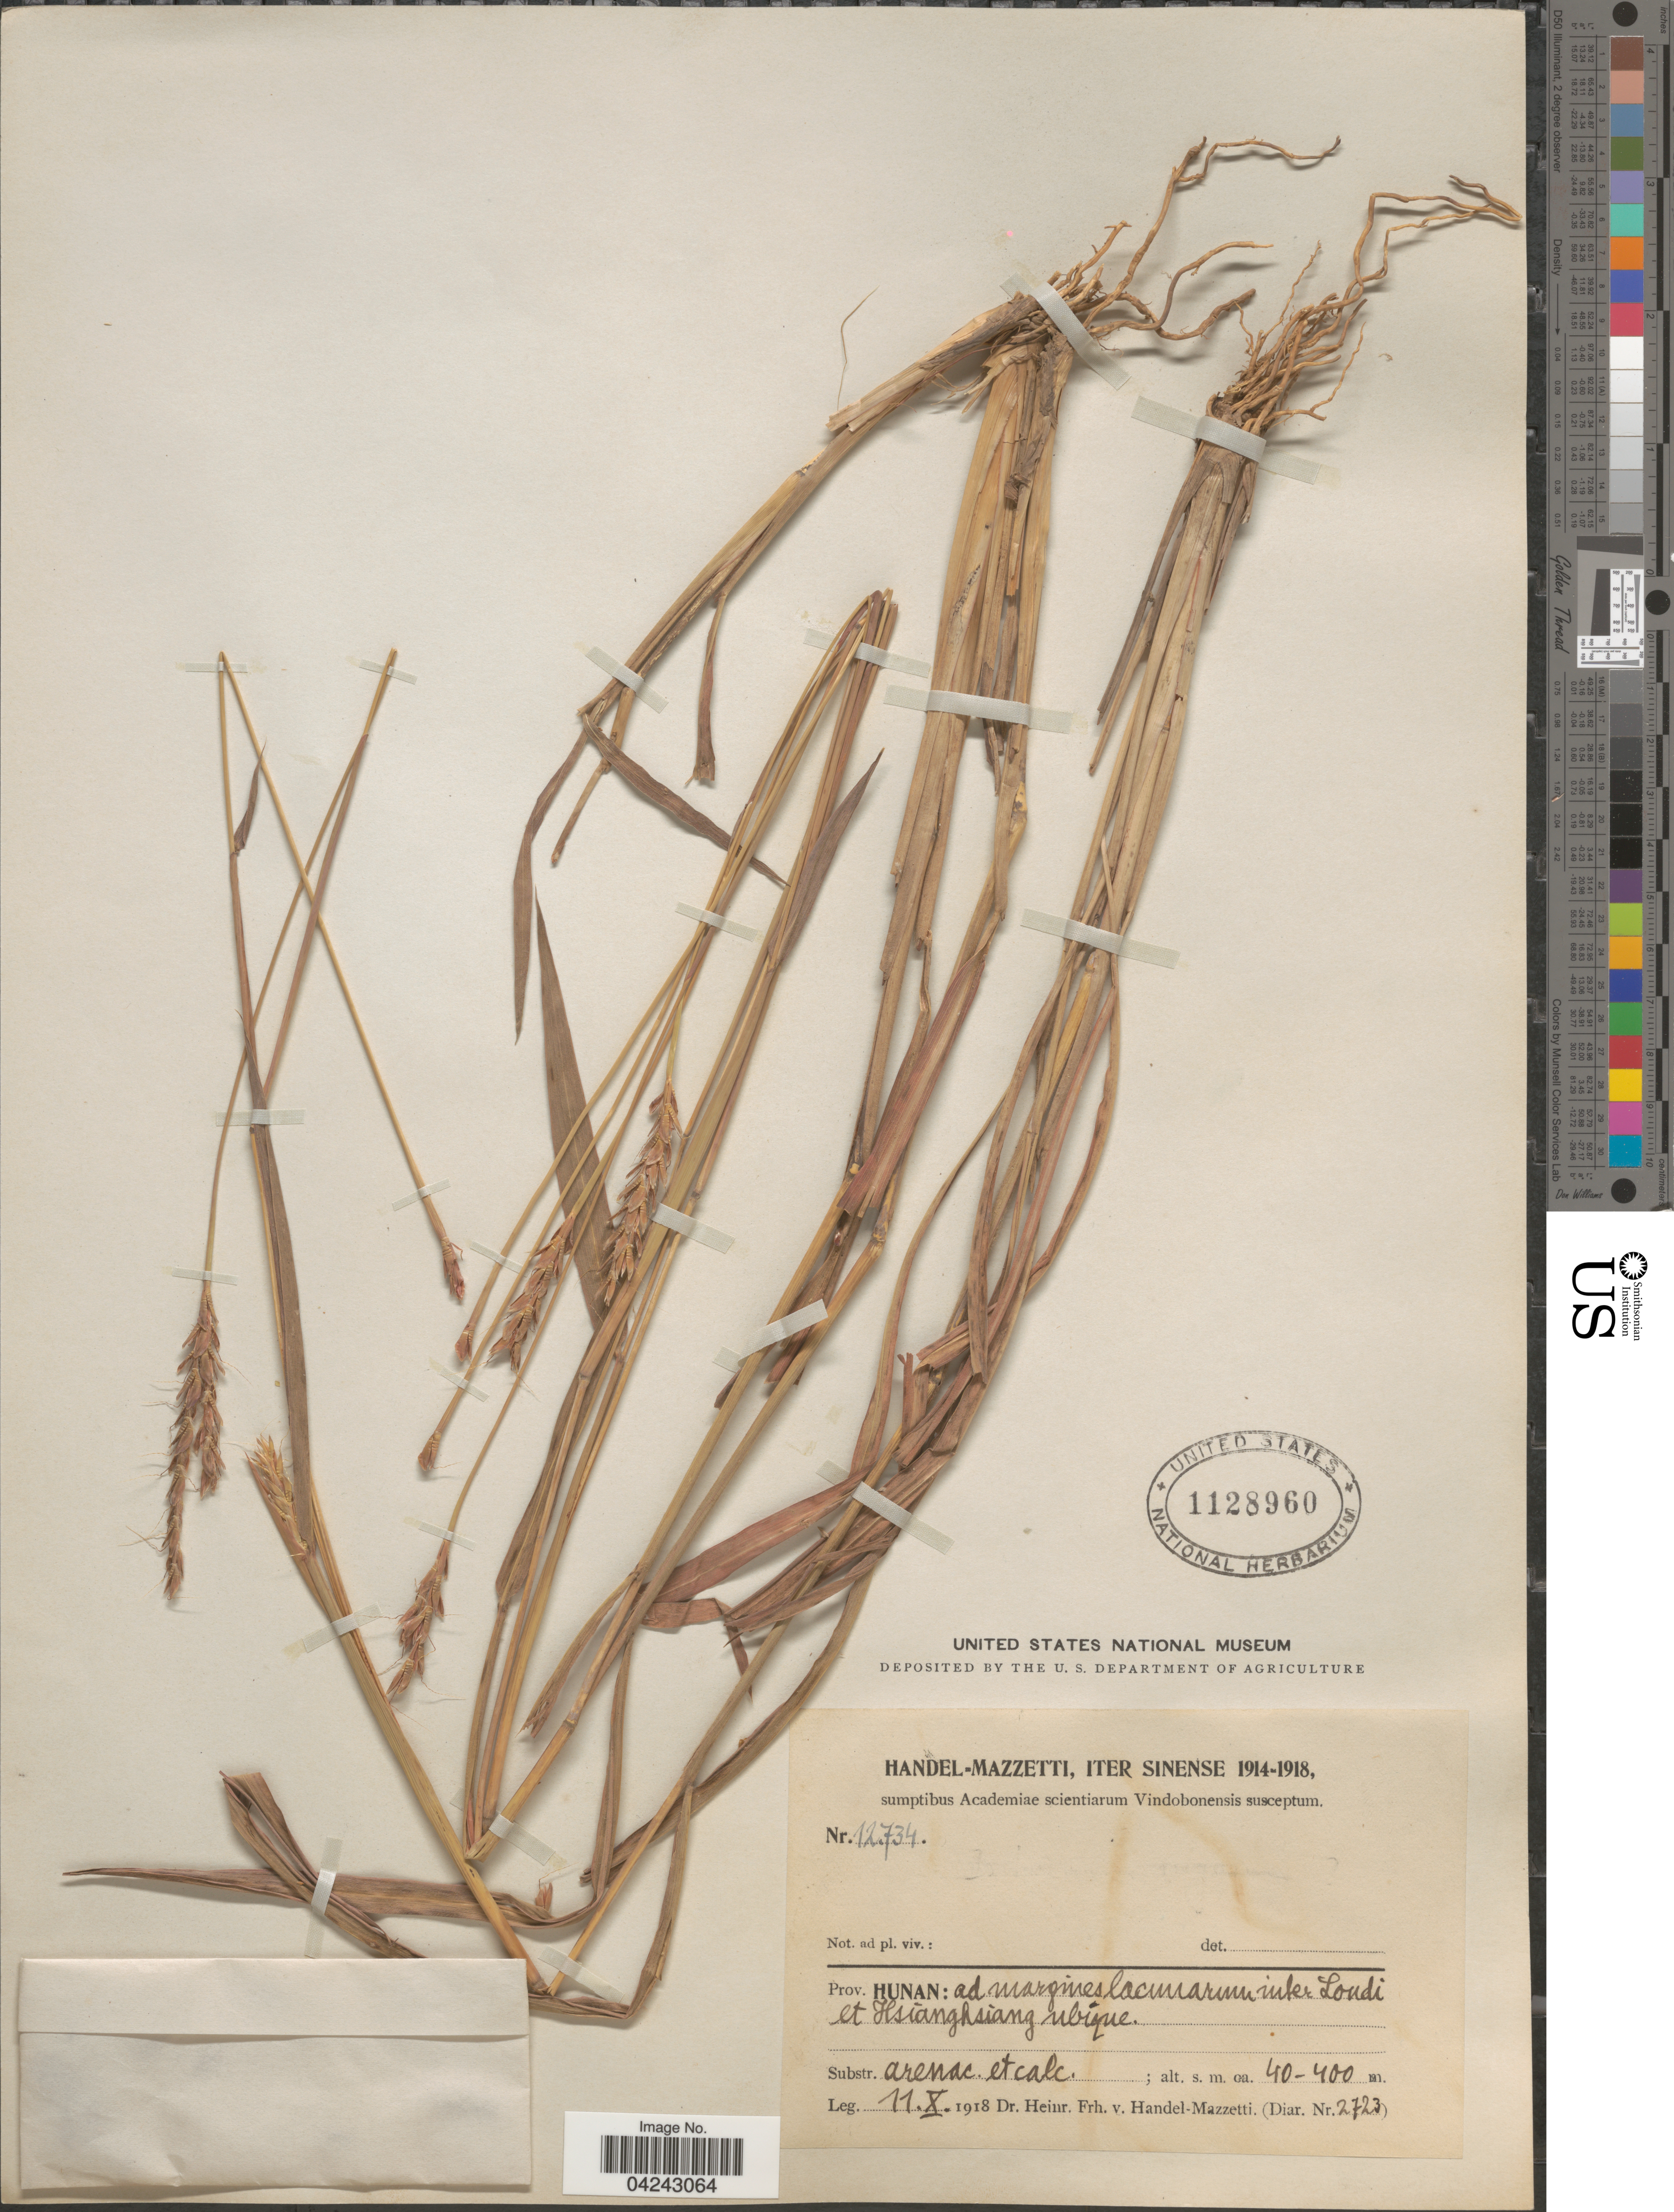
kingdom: Plantae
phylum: Tracheophyta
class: Liliopsida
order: Poales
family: Poaceae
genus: Ischaemum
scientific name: Ischaemum aristatum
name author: L.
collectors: H. Handel-Mazzetti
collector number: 2723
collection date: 1918-10-11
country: China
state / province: Hunan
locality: Iter Sinense 1914-1918. Ad margines lacunarium inter Londi et Hsianghsiang ubique.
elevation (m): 40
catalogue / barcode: US 1128960